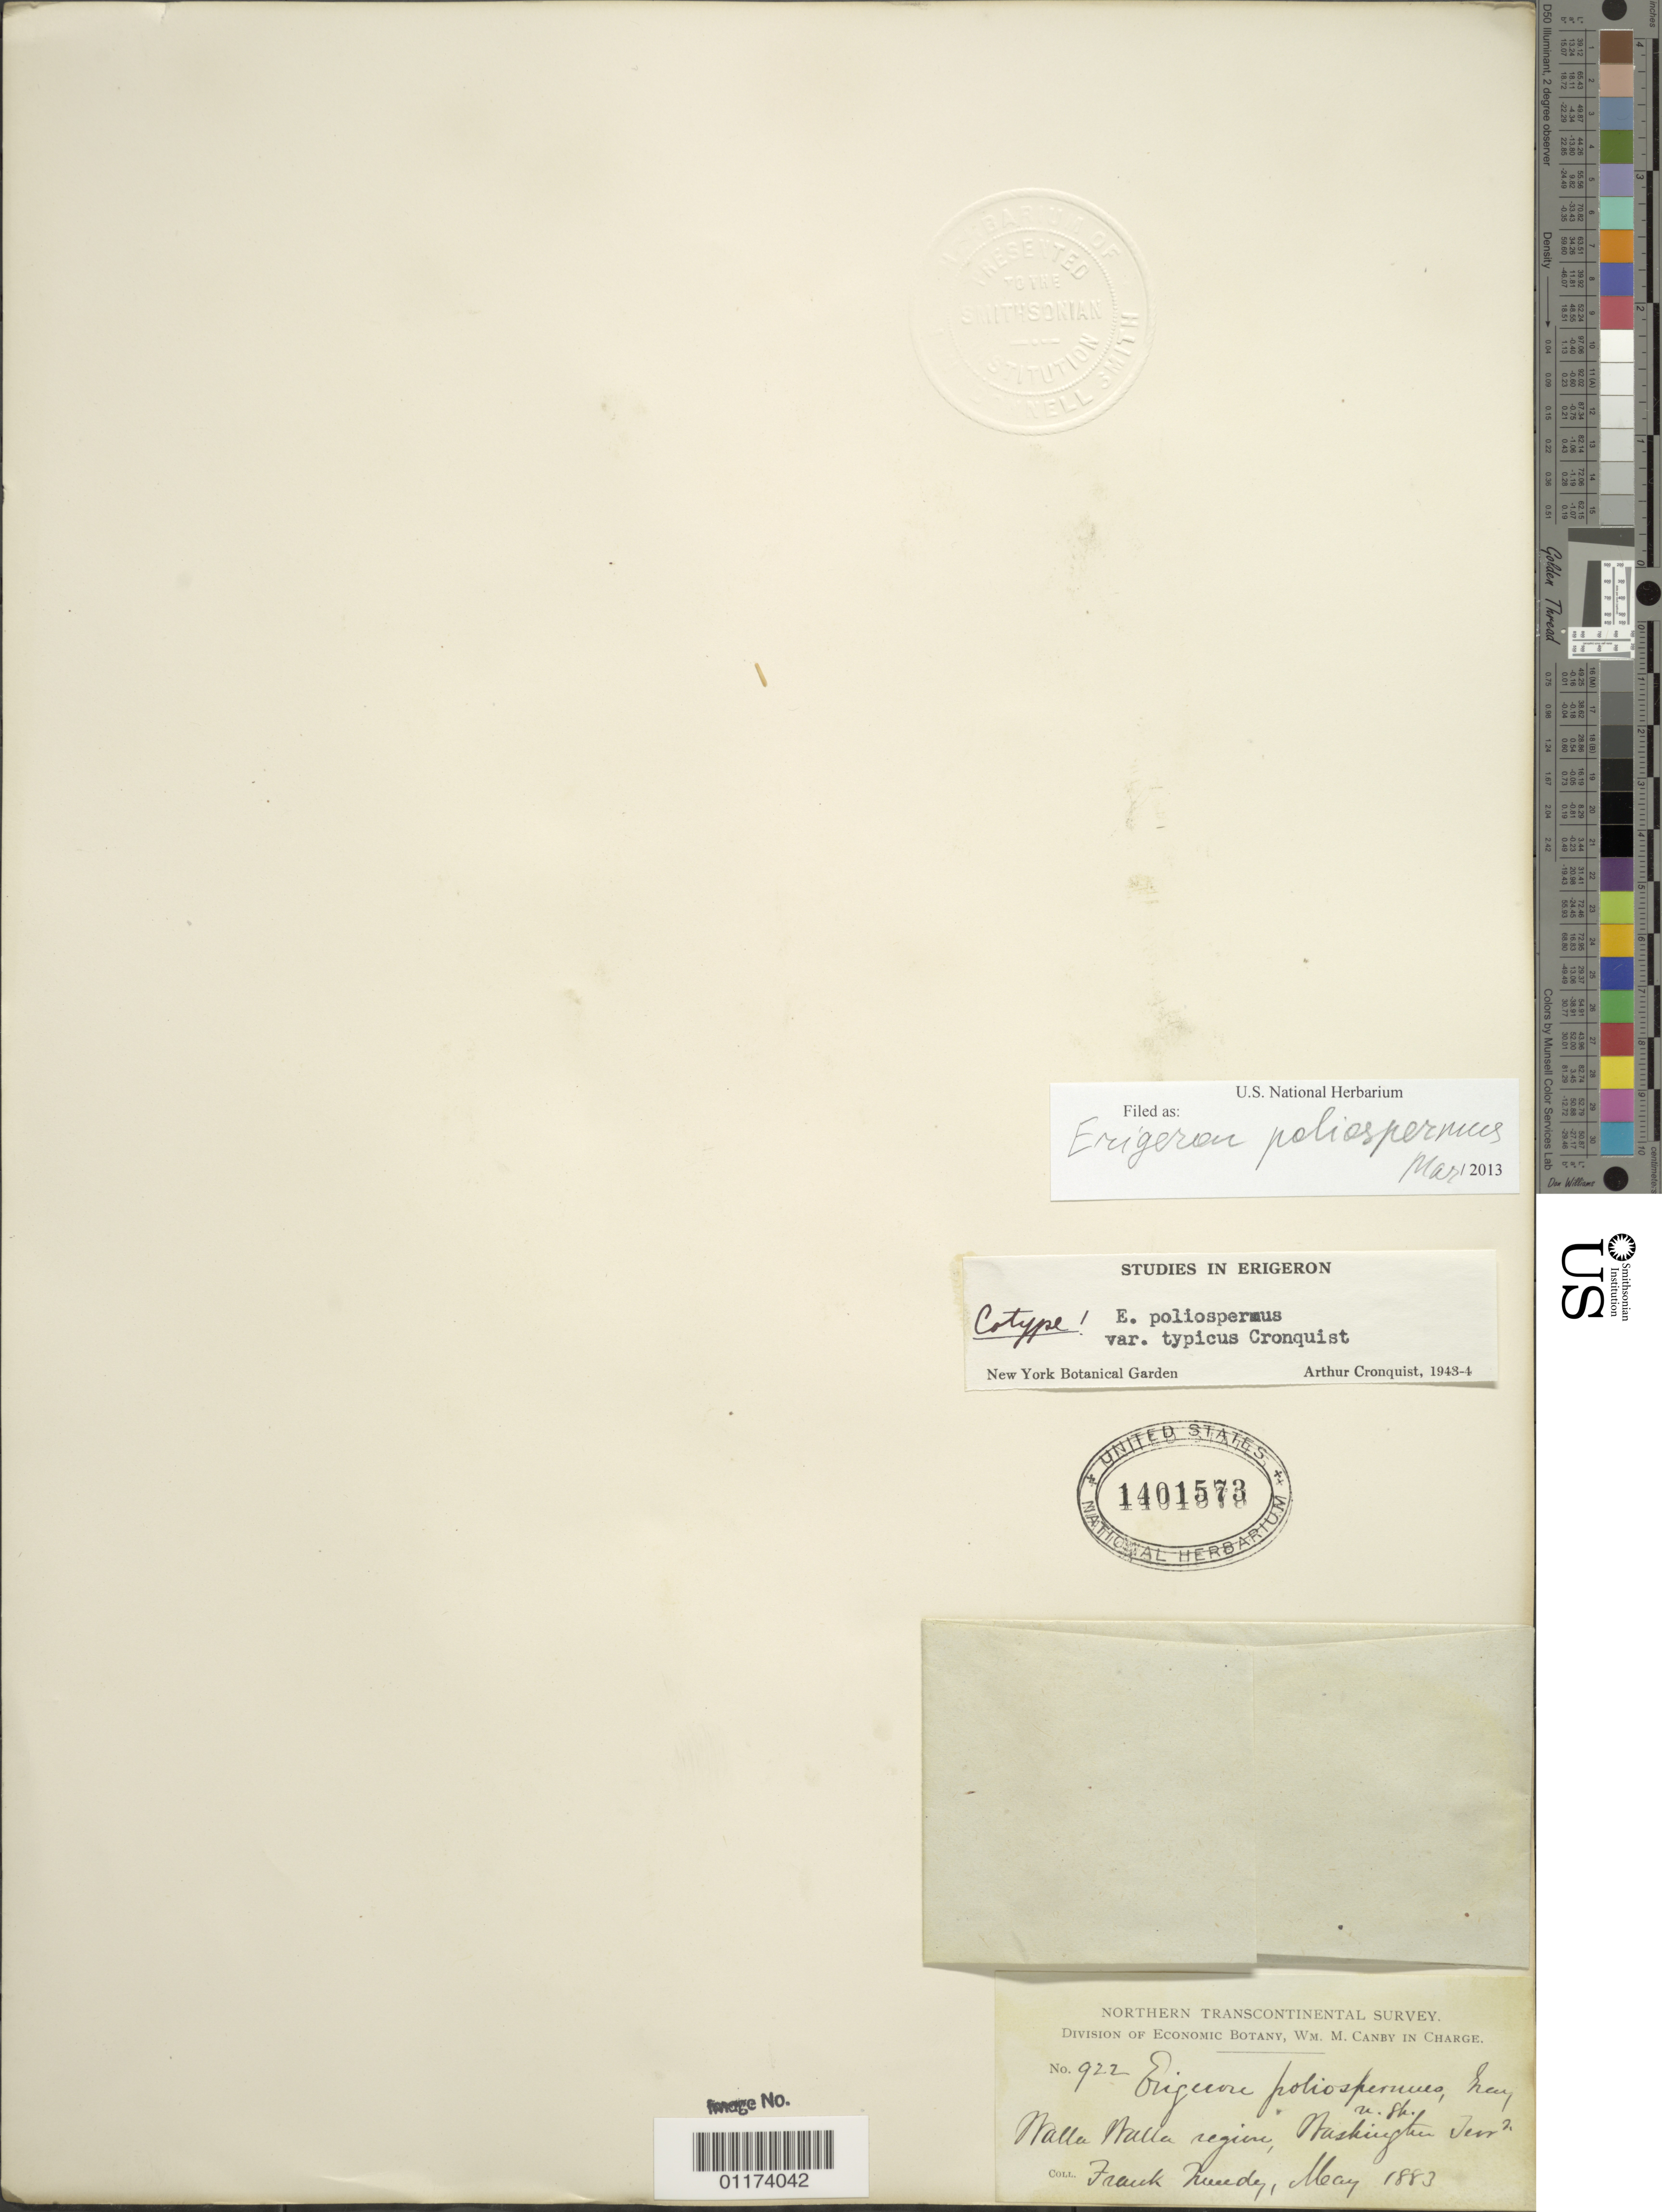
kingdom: Plantae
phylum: Tracheophyta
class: Magnoliopsida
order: Asterales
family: Asteraceae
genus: Erigeron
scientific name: Erigeron poliospermus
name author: A. Gray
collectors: F. Tweedy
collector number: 922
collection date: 1883-05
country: United States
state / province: Washington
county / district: Walla Walla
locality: Walla Walla region, Washington Terr.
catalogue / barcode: US 1401573